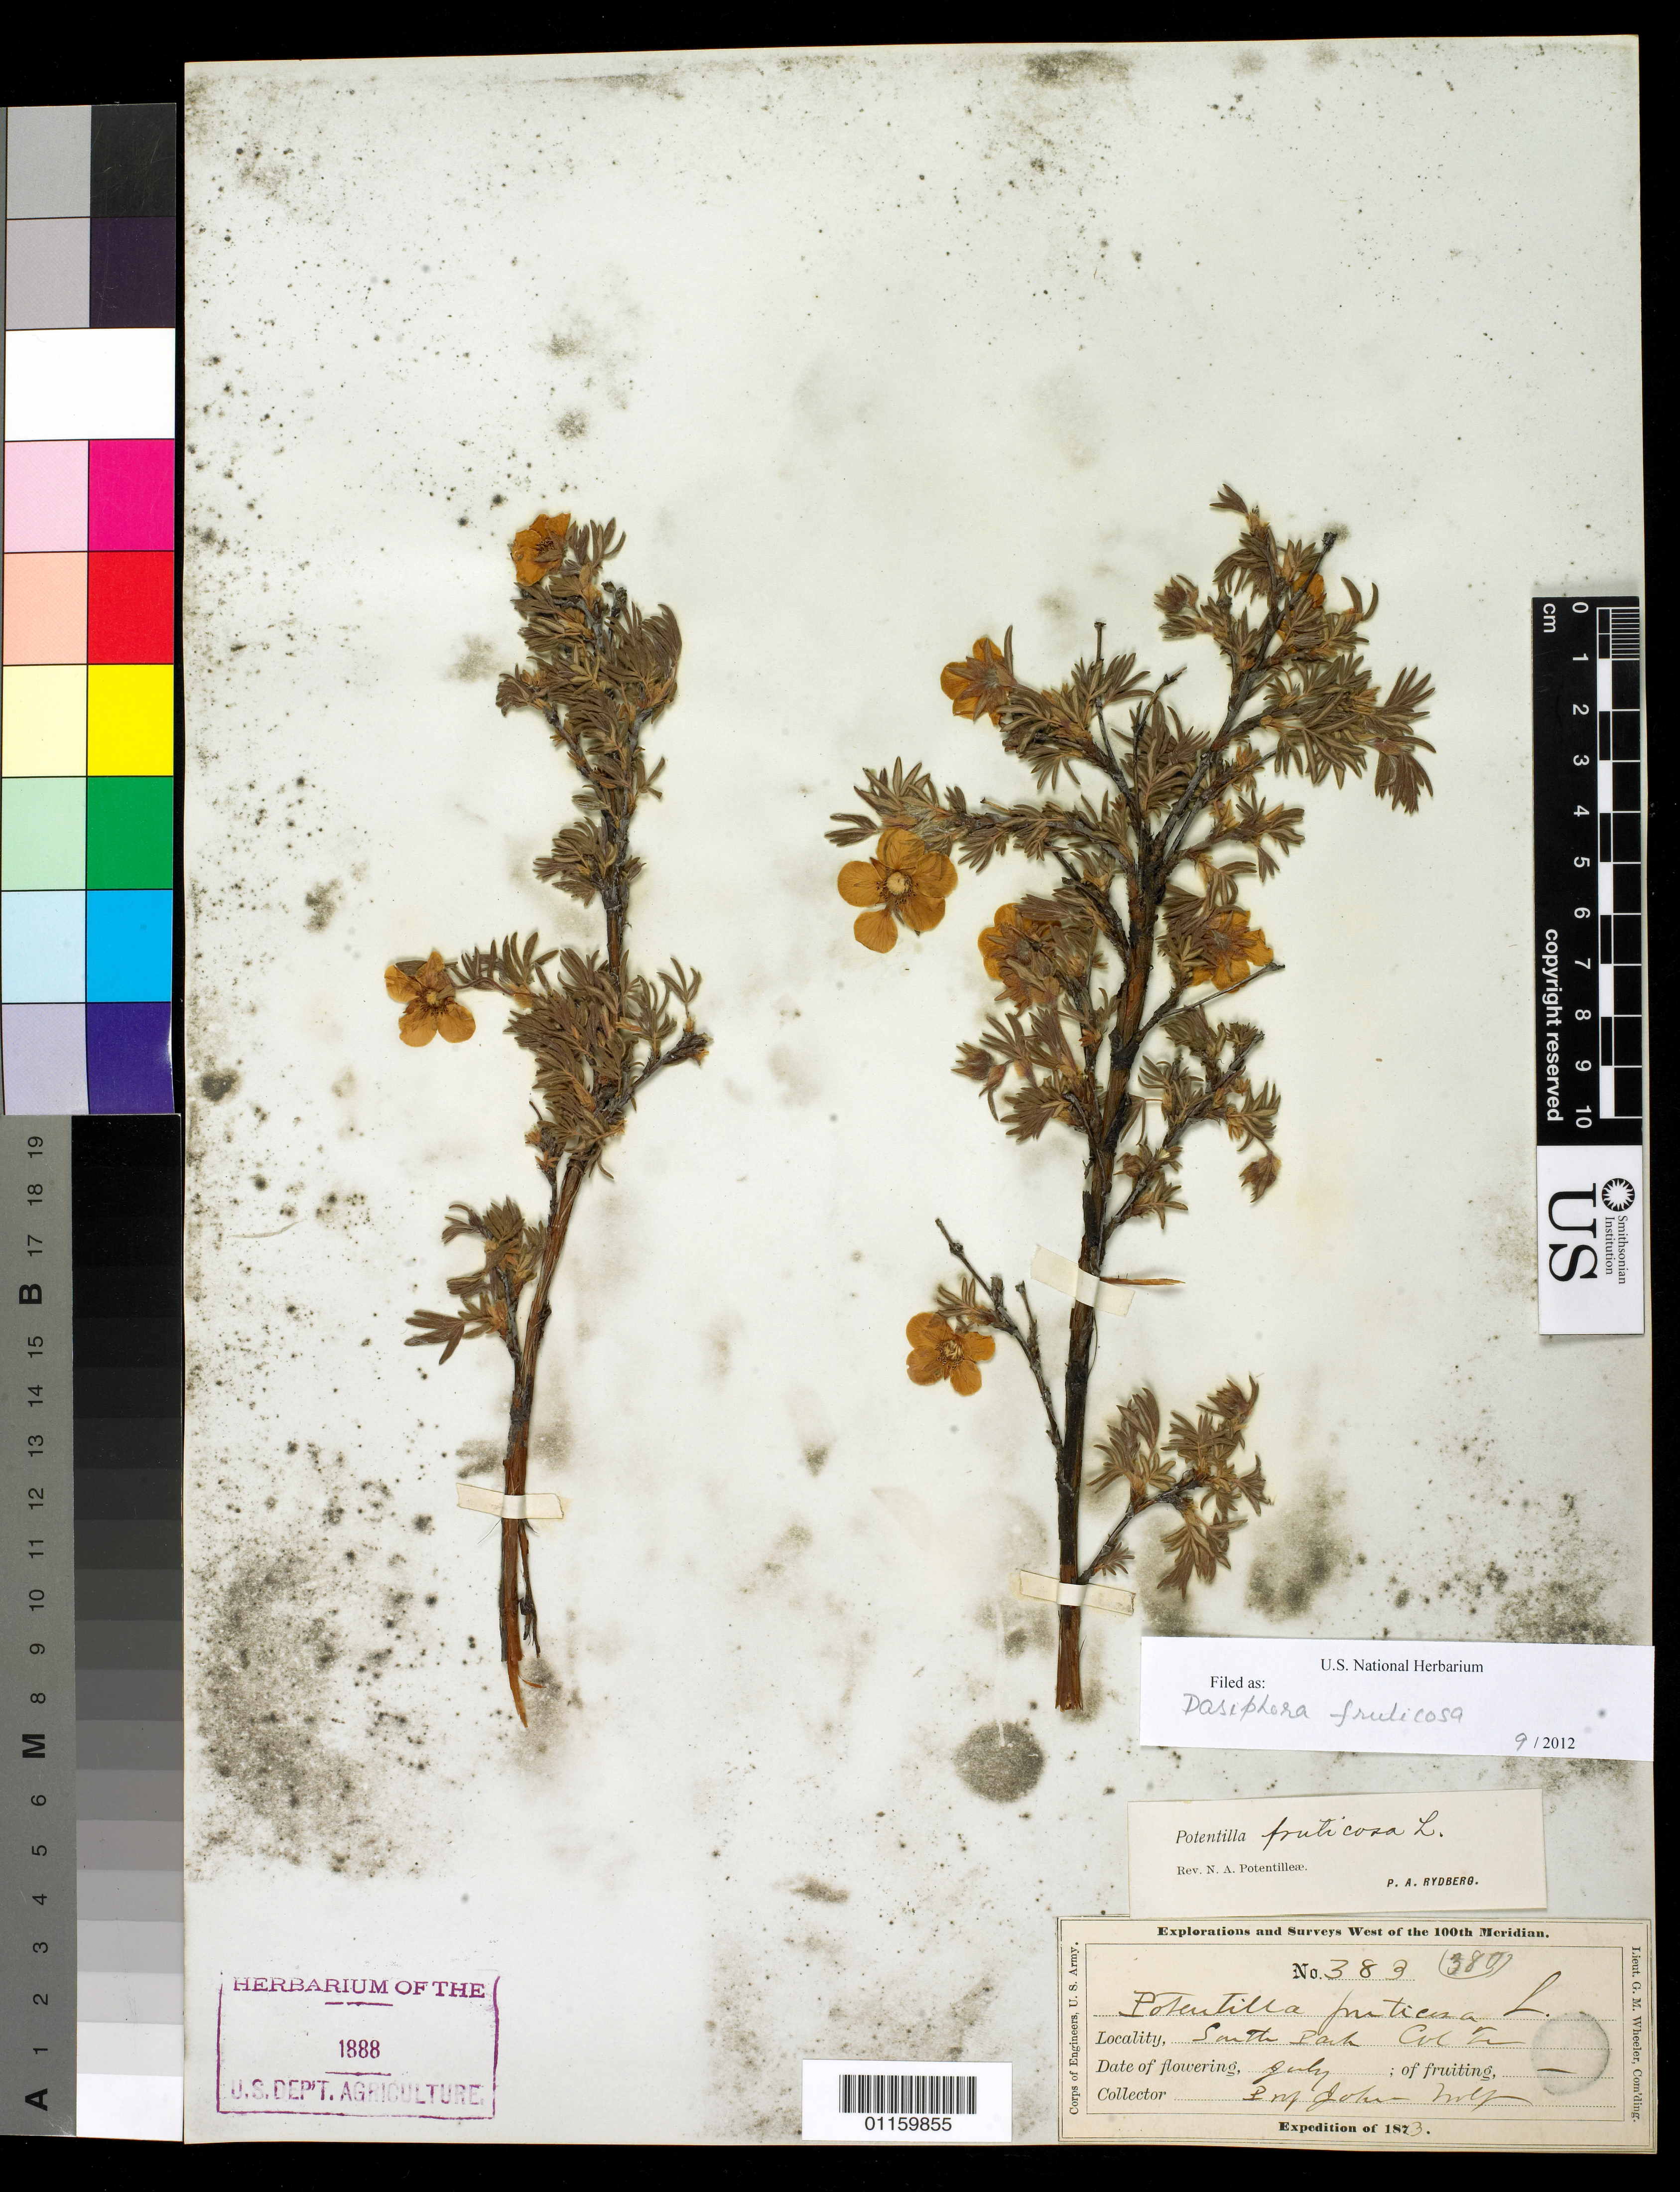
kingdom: Plantae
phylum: Tracheophyta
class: Magnoliopsida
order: Rosales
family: Rosaceae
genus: Dasiphora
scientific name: Dasiphora fruticosa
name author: (L.) Rydb.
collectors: J. Wolf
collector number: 383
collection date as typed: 1873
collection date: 1873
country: United States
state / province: Colorado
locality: South Park